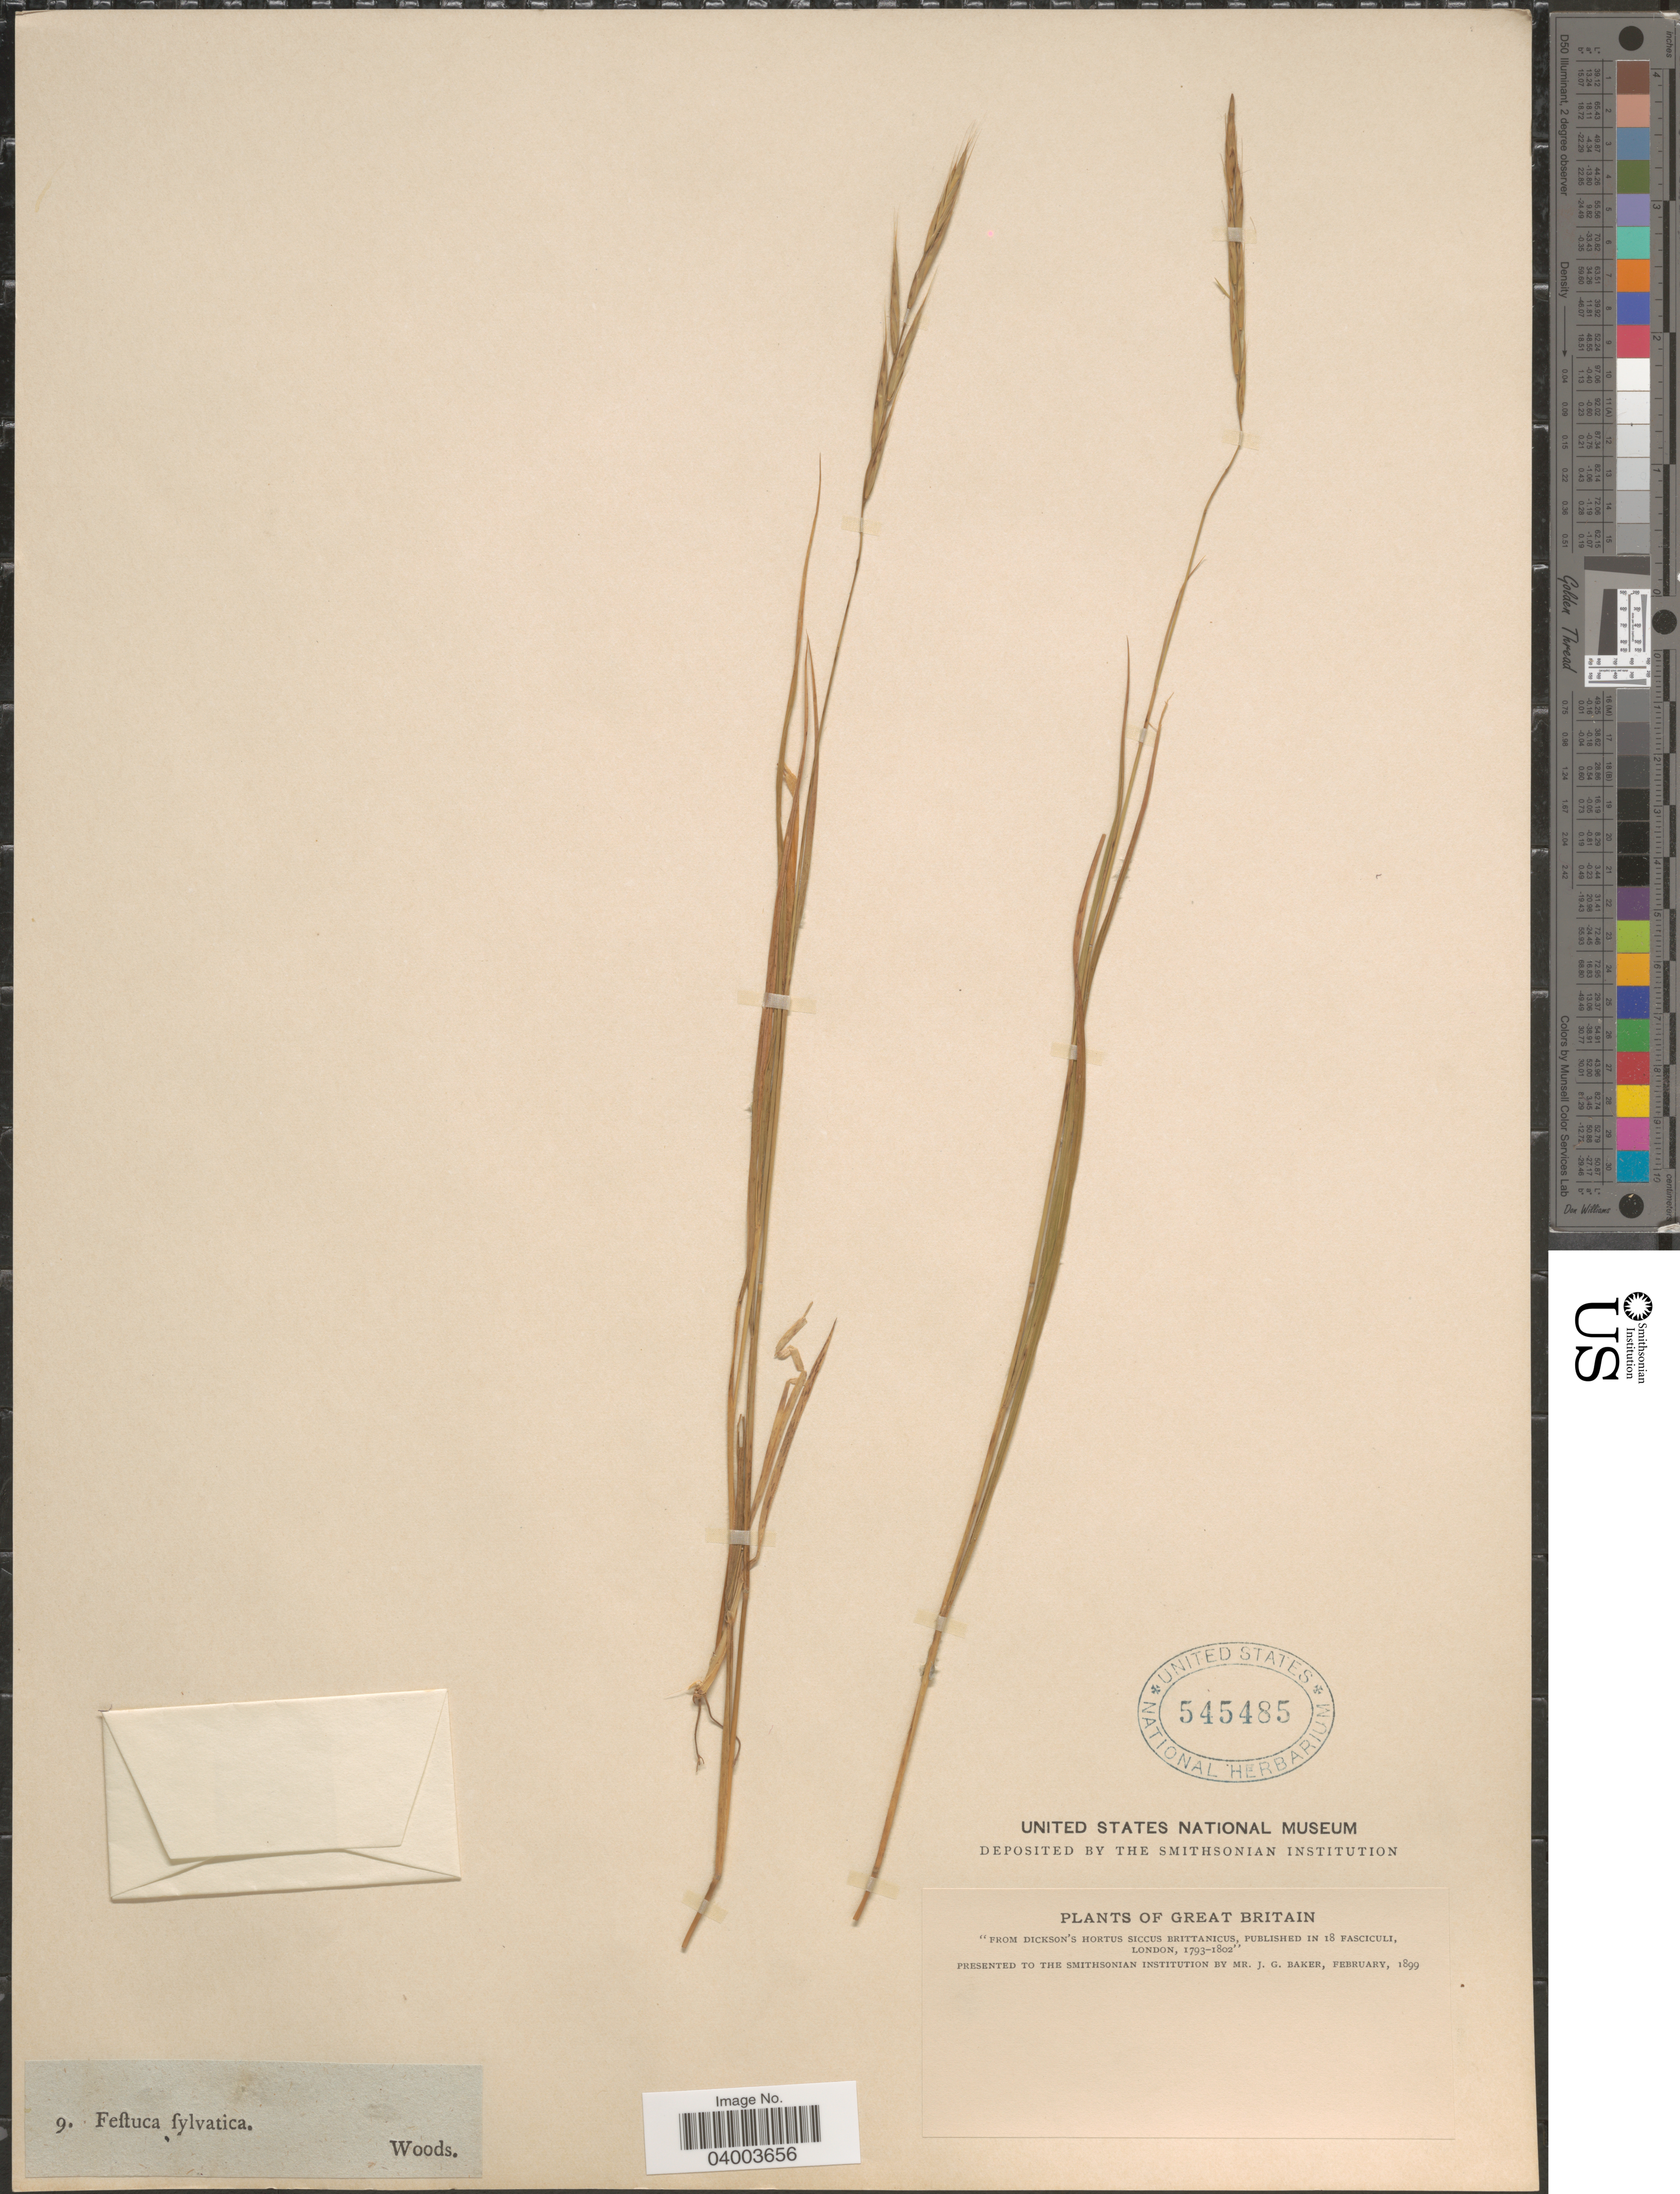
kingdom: Plantae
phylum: Tracheophyta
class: Liliopsida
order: Poales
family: Poaceae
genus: Brachypodium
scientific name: Brachypodium sylvaticum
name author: (Huds.) P. Beauv.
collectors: -. Woods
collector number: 9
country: United Kingdom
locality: Great Britain.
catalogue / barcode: US 545485